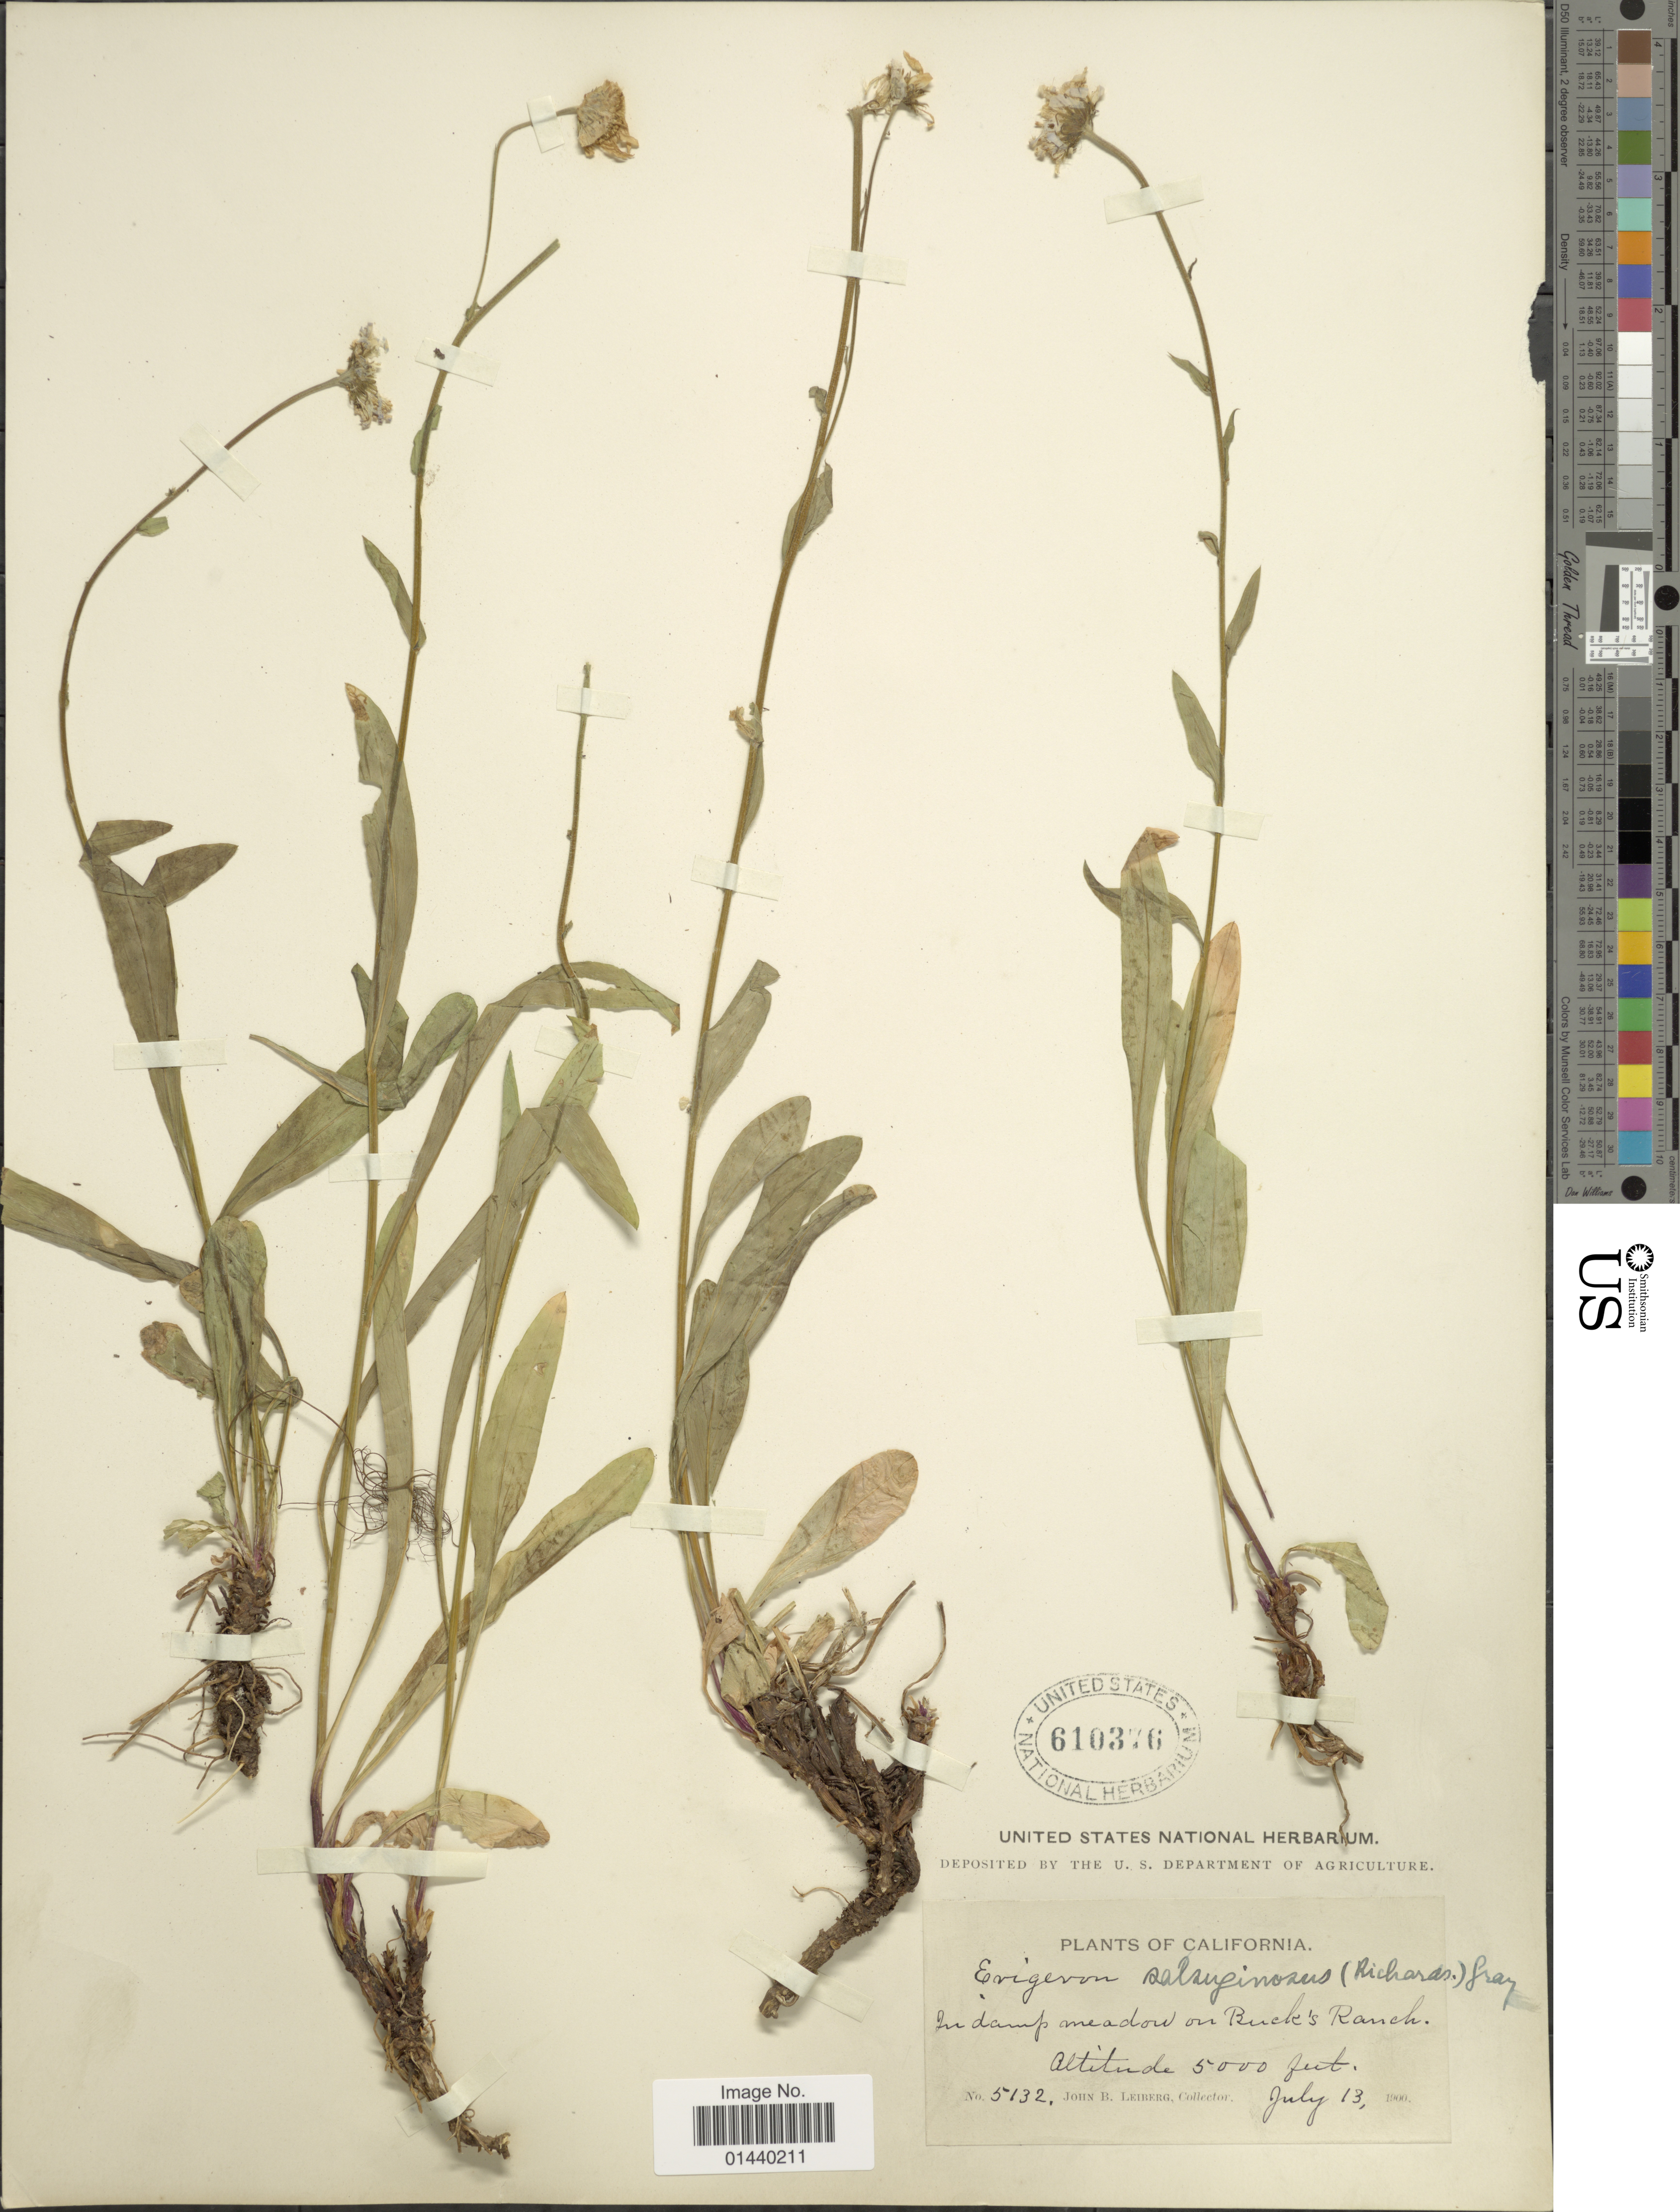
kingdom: Plantae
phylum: Tracheophyta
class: Magnoliopsida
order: Asterales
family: Asteraceae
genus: Erigeron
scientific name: Erigeron salsuginosus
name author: (Richardson ex R. Br.) A. Gray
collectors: J. B. Leiberg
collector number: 5132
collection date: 1900-07-13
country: United States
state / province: California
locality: In damp meadow on Buck's Ranch.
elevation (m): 1524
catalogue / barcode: US 610376